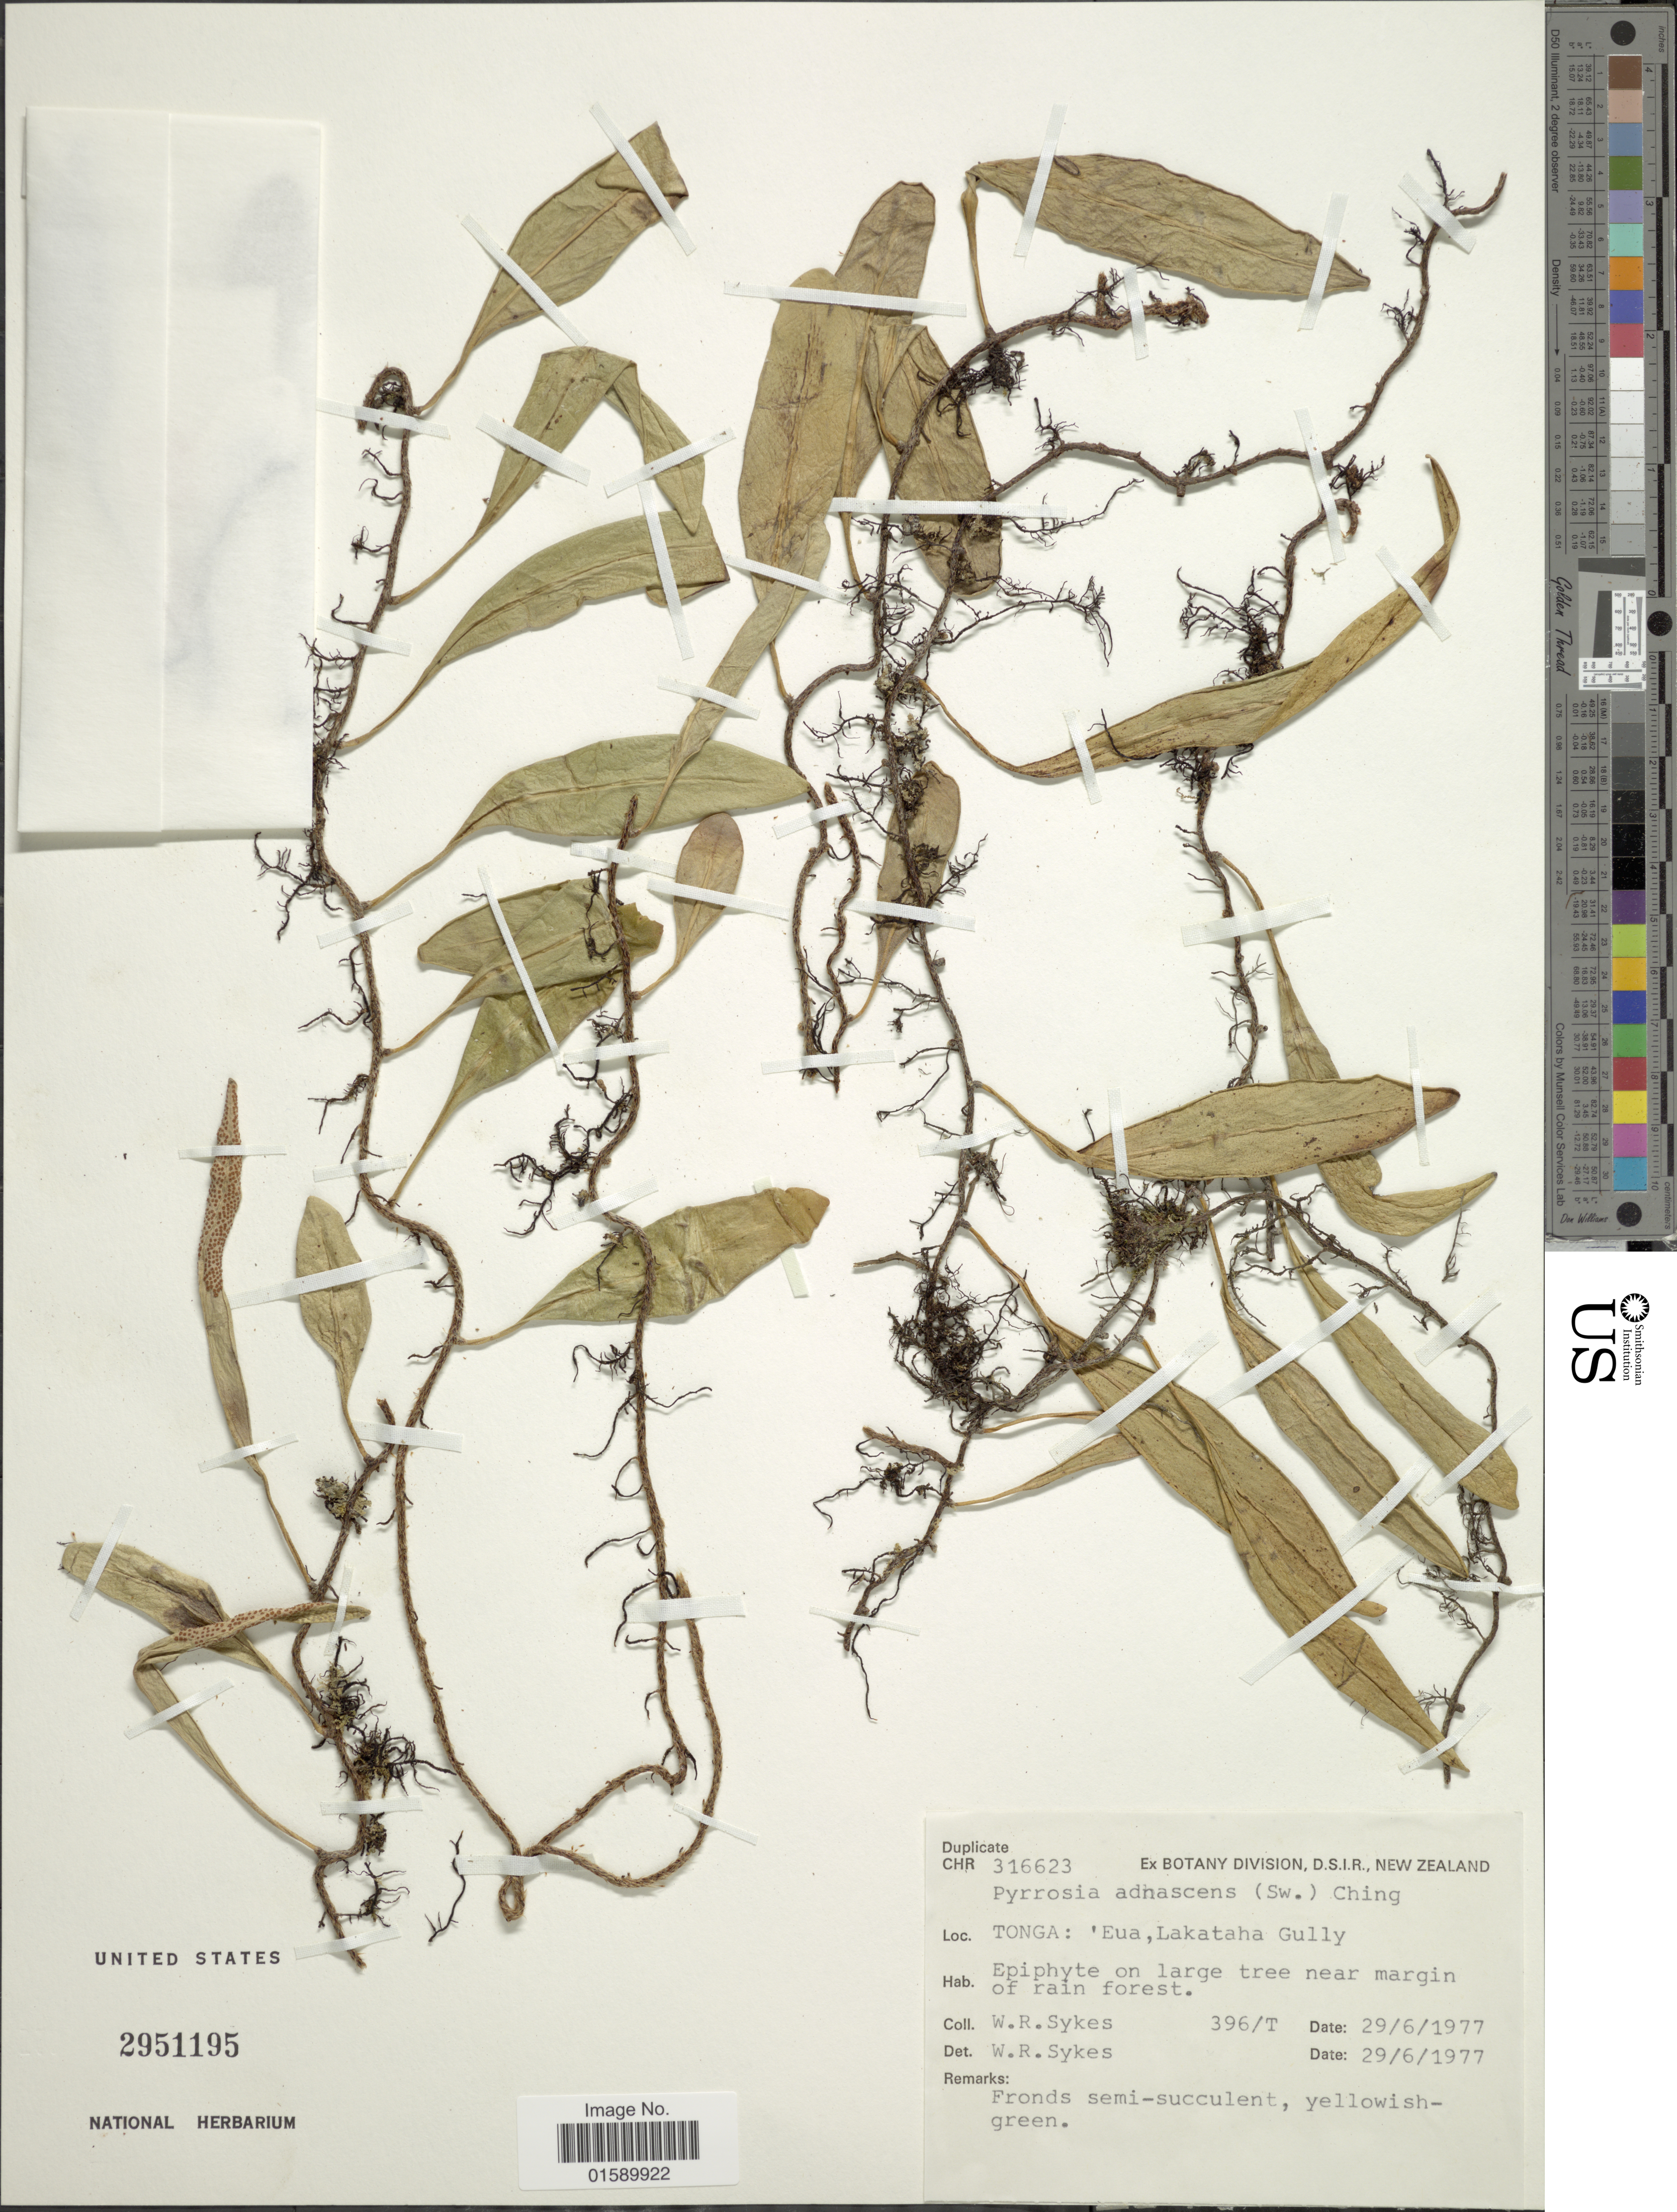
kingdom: Plantae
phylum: Tracheophyta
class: Polypodiopsida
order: Polypodiales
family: Polypodiaceae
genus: Pyrrosia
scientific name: Pyrrosia lanceolata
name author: (L.) Farw.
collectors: W. R. Sykes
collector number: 396/T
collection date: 1977-06-29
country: Tonga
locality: Tonga: 'Eua, Lakataha Gully.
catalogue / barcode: US 2951195